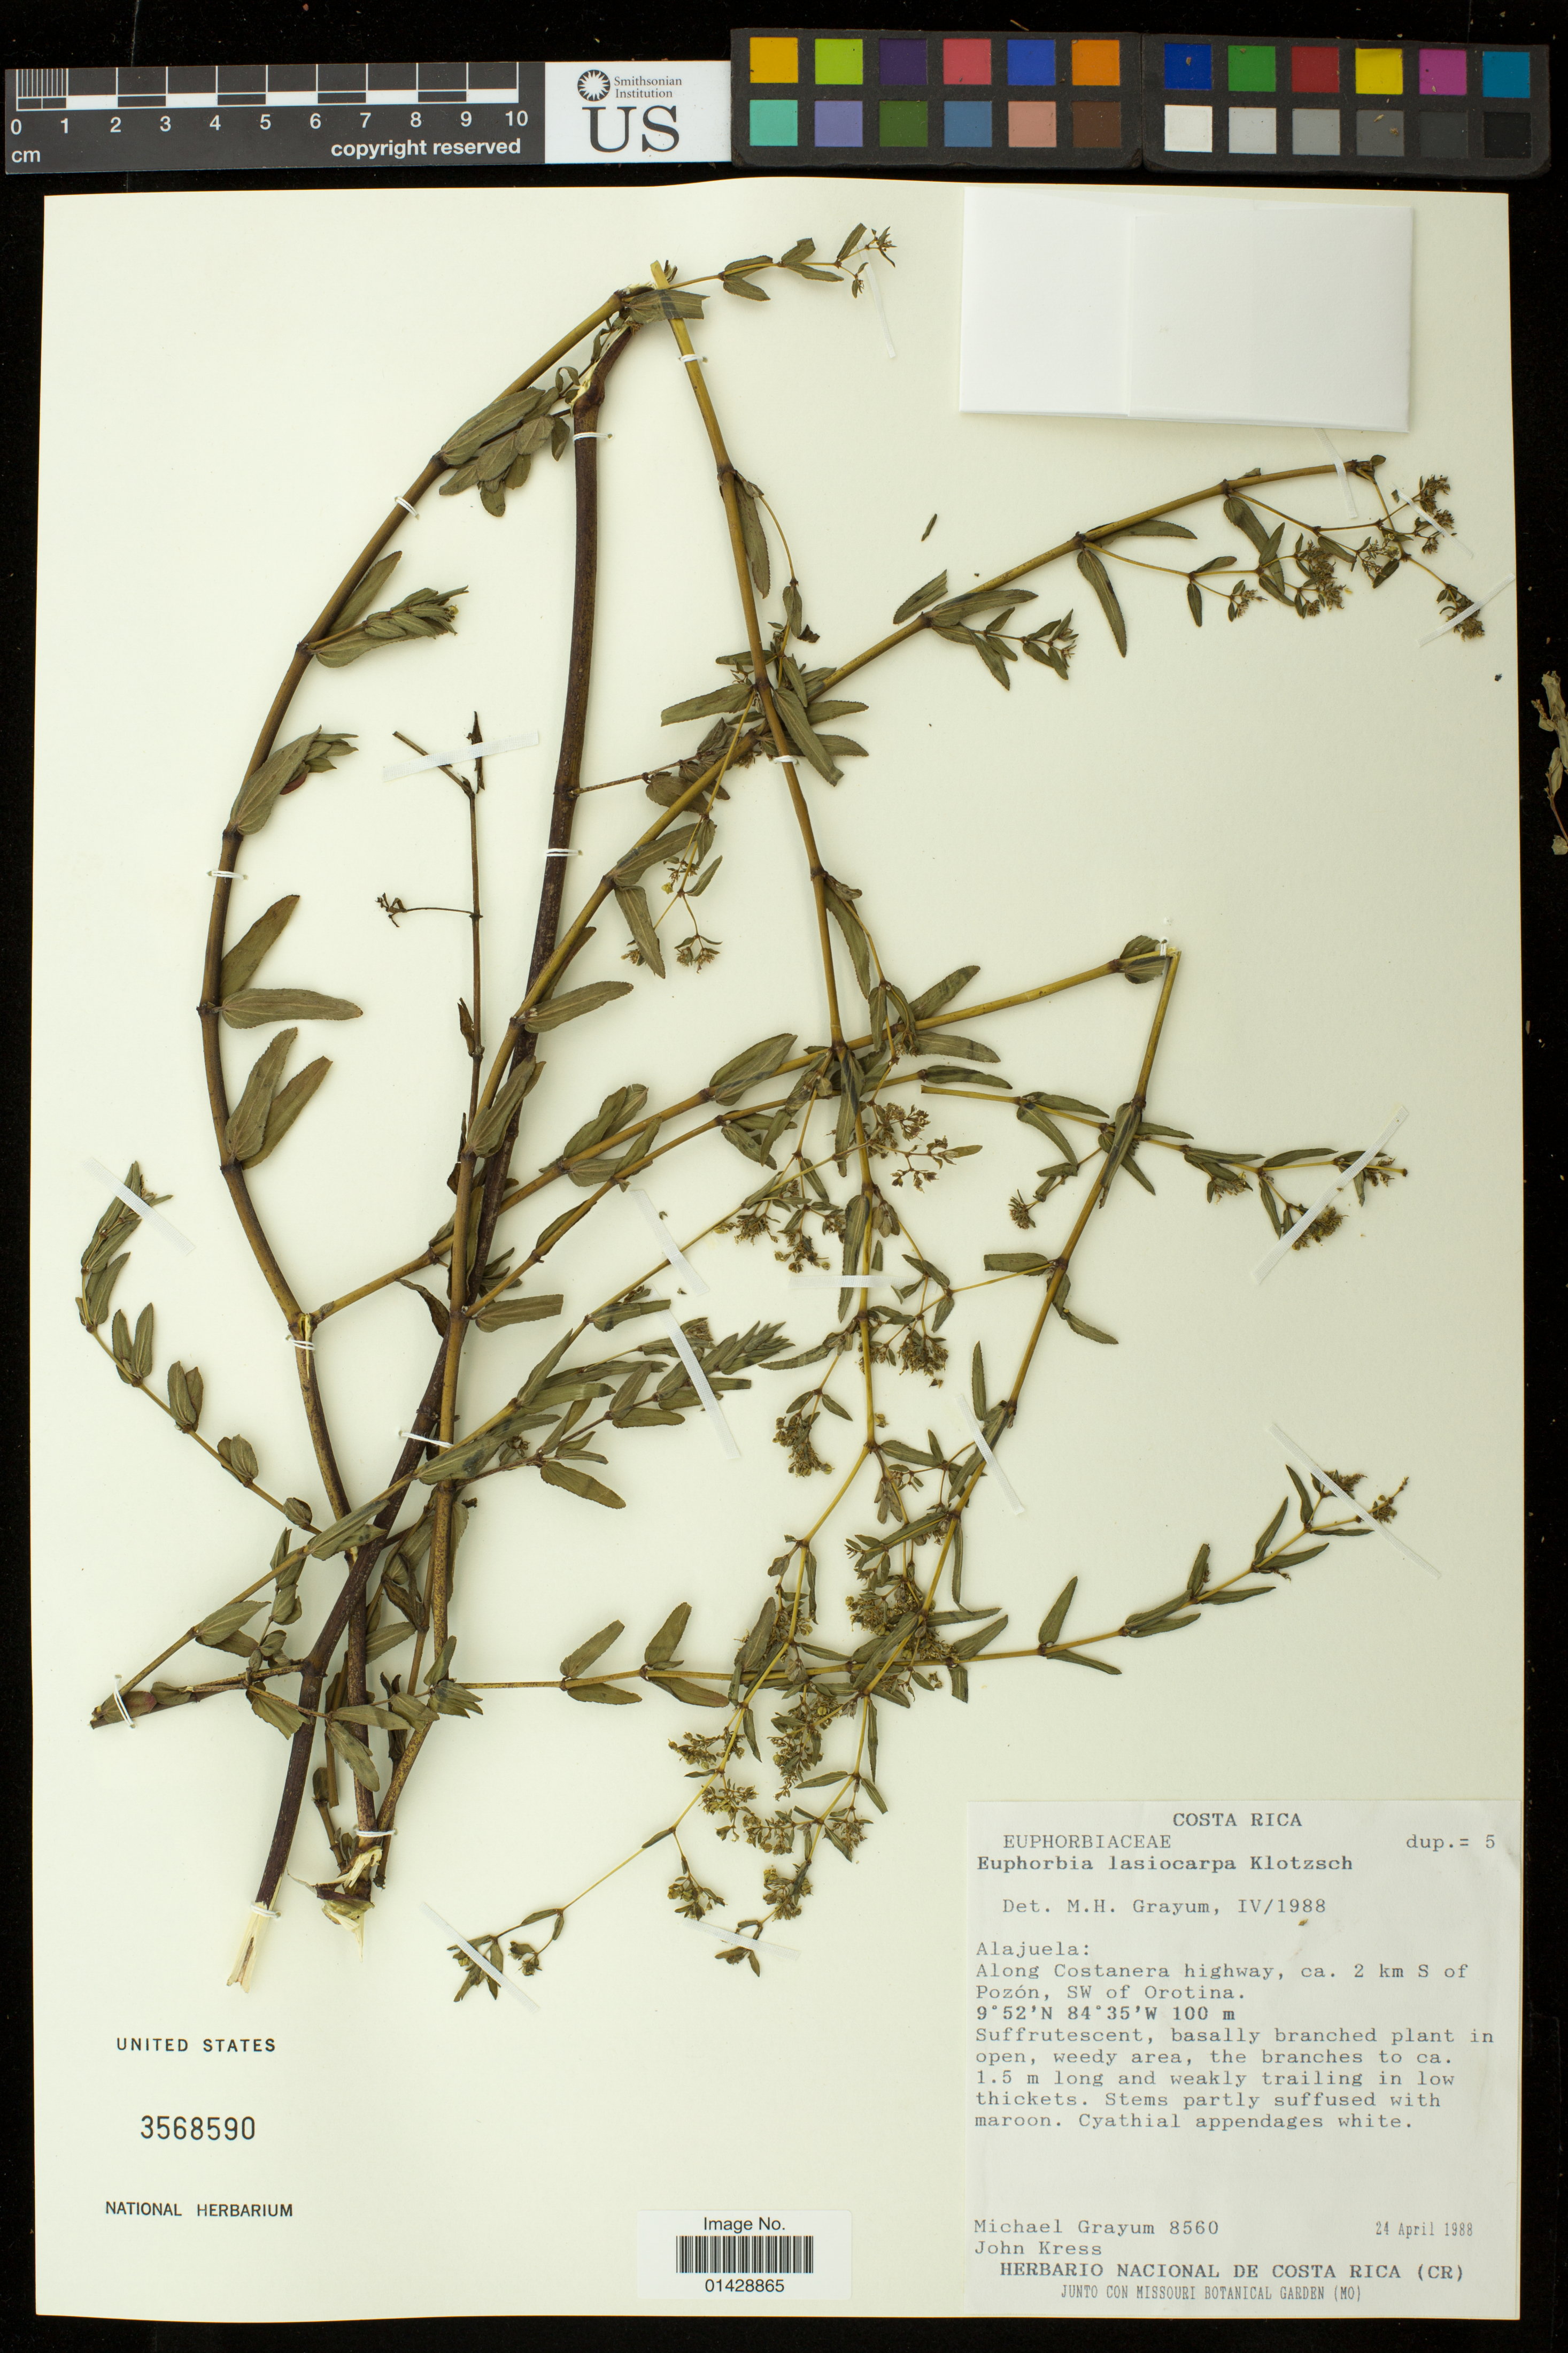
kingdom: Plantae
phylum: Tracheophyta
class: Magnoliopsida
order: Malpighiales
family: Euphorbiaceae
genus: Euphorbia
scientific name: Euphorbia lasiocarpa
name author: Klotzsch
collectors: M. H. Grayum & J. Kress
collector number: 8560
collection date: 1988-04-24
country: Costa Rica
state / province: Alajuela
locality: Along Costanera highway, ca. 2 km S of Pozon, SW of Orotina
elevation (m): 100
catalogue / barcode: US 3568590